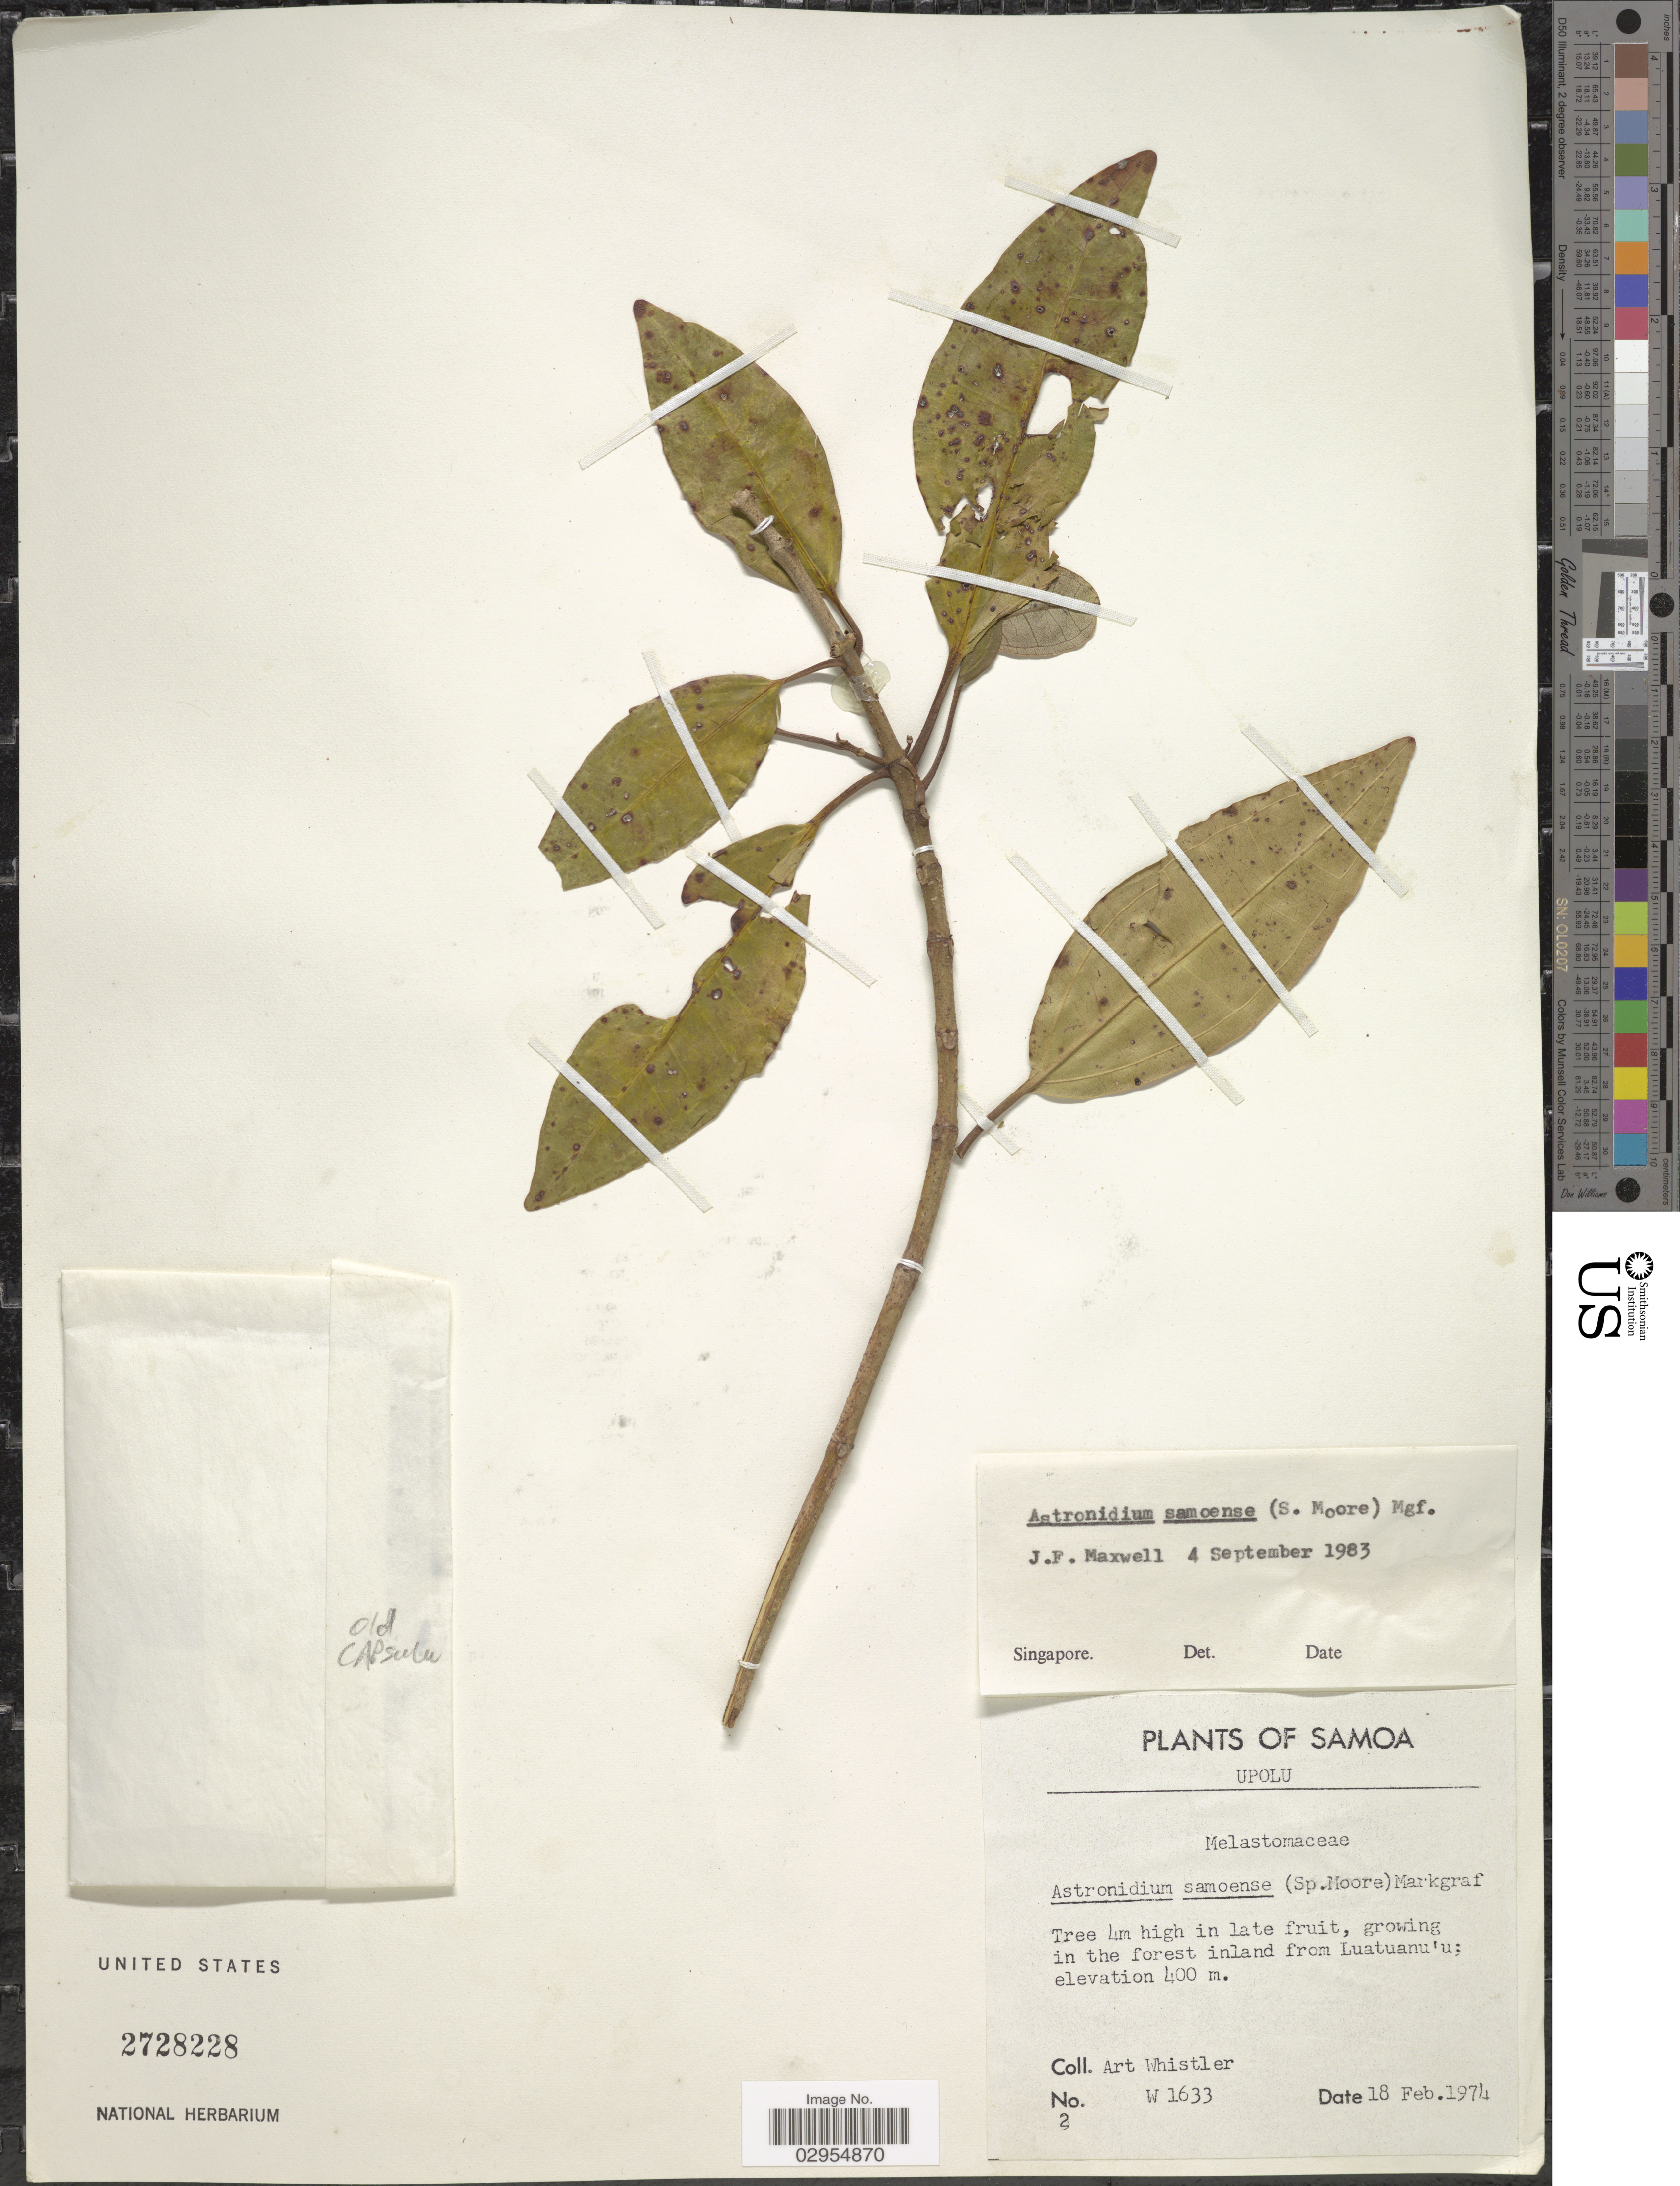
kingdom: Plantae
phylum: Tracheophyta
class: Magnoliopsida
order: Myrtales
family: Melastomataceae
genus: Astronidium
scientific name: Astronidium samoense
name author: (S. Moore) Markgr.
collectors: A. Whistler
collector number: W 1633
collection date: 1974-02-18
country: Samoa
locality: Samoa. Upolu. Growing in the forest inland from Luatuanu'u.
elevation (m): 400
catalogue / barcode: US 2728228